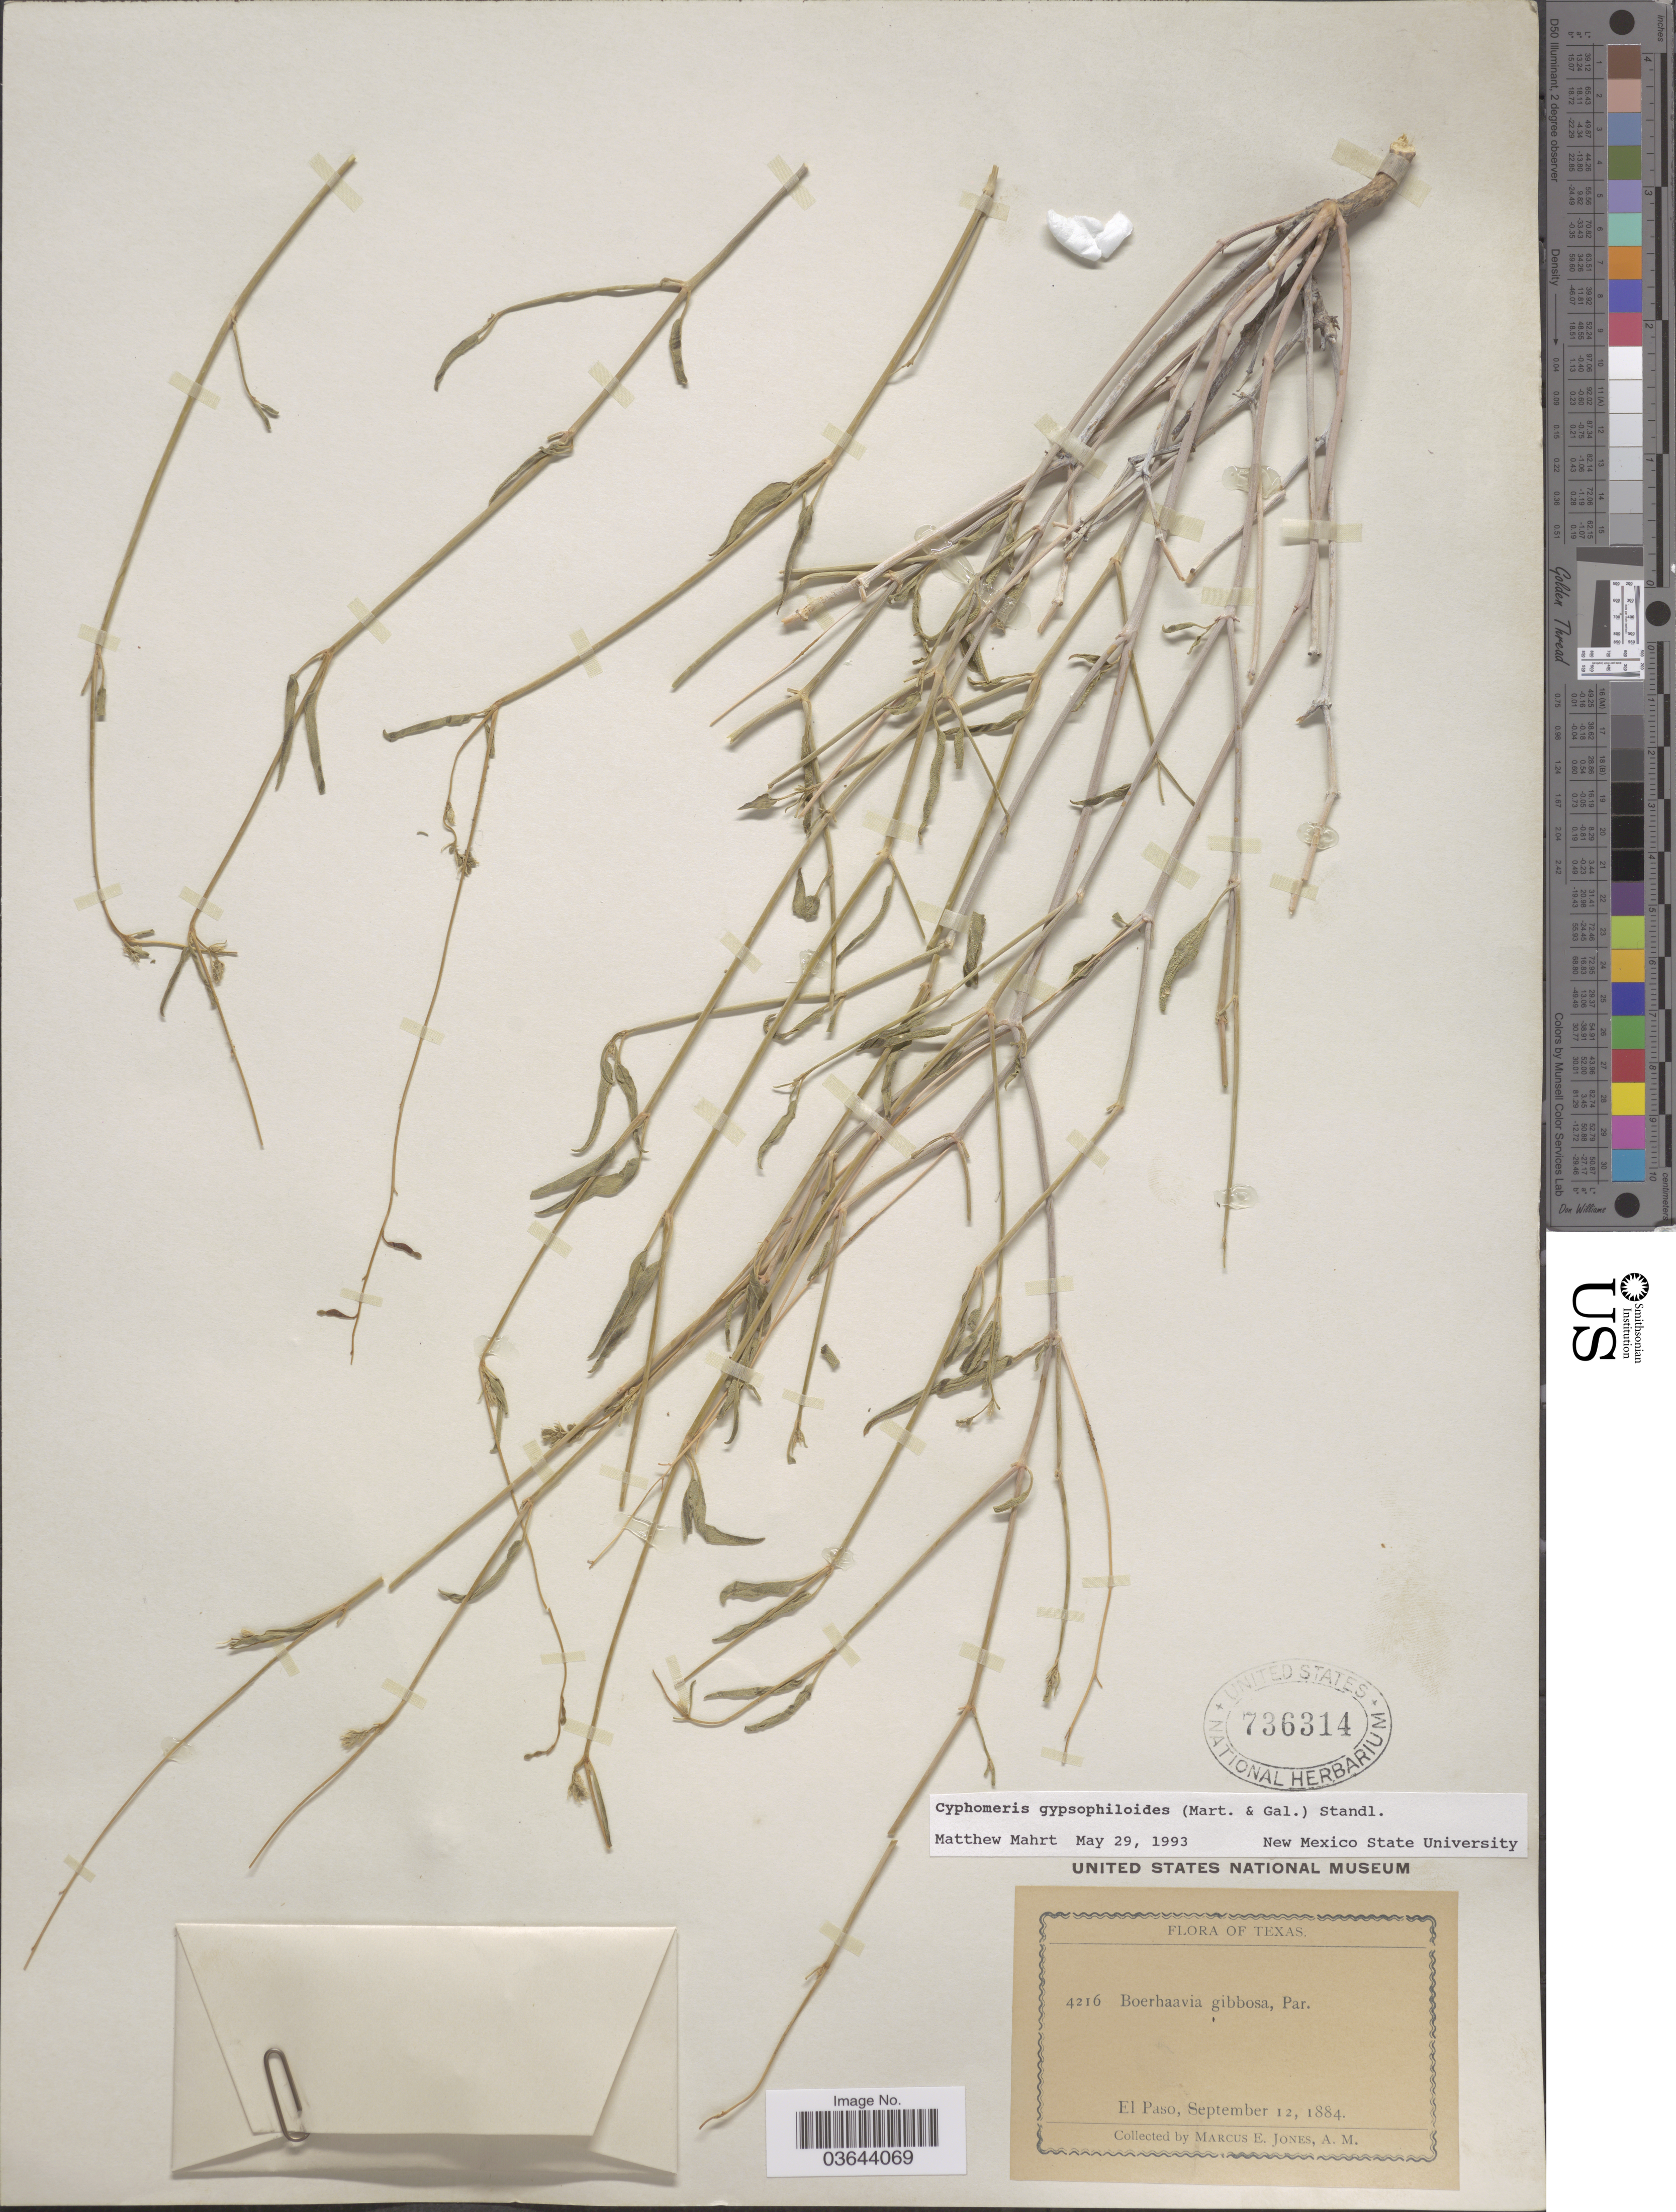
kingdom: Plantae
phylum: Tracheophyta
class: Magnoliopsida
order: Caryophyllales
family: Nyctaginaceae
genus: Cyphomeris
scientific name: Cyphomeris gypsophiloides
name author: (M. Martens & Galeotti) Standl.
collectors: M. E. Jones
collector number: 4216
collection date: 1884-09-12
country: United States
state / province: Texas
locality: El Paso.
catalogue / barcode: US 736314